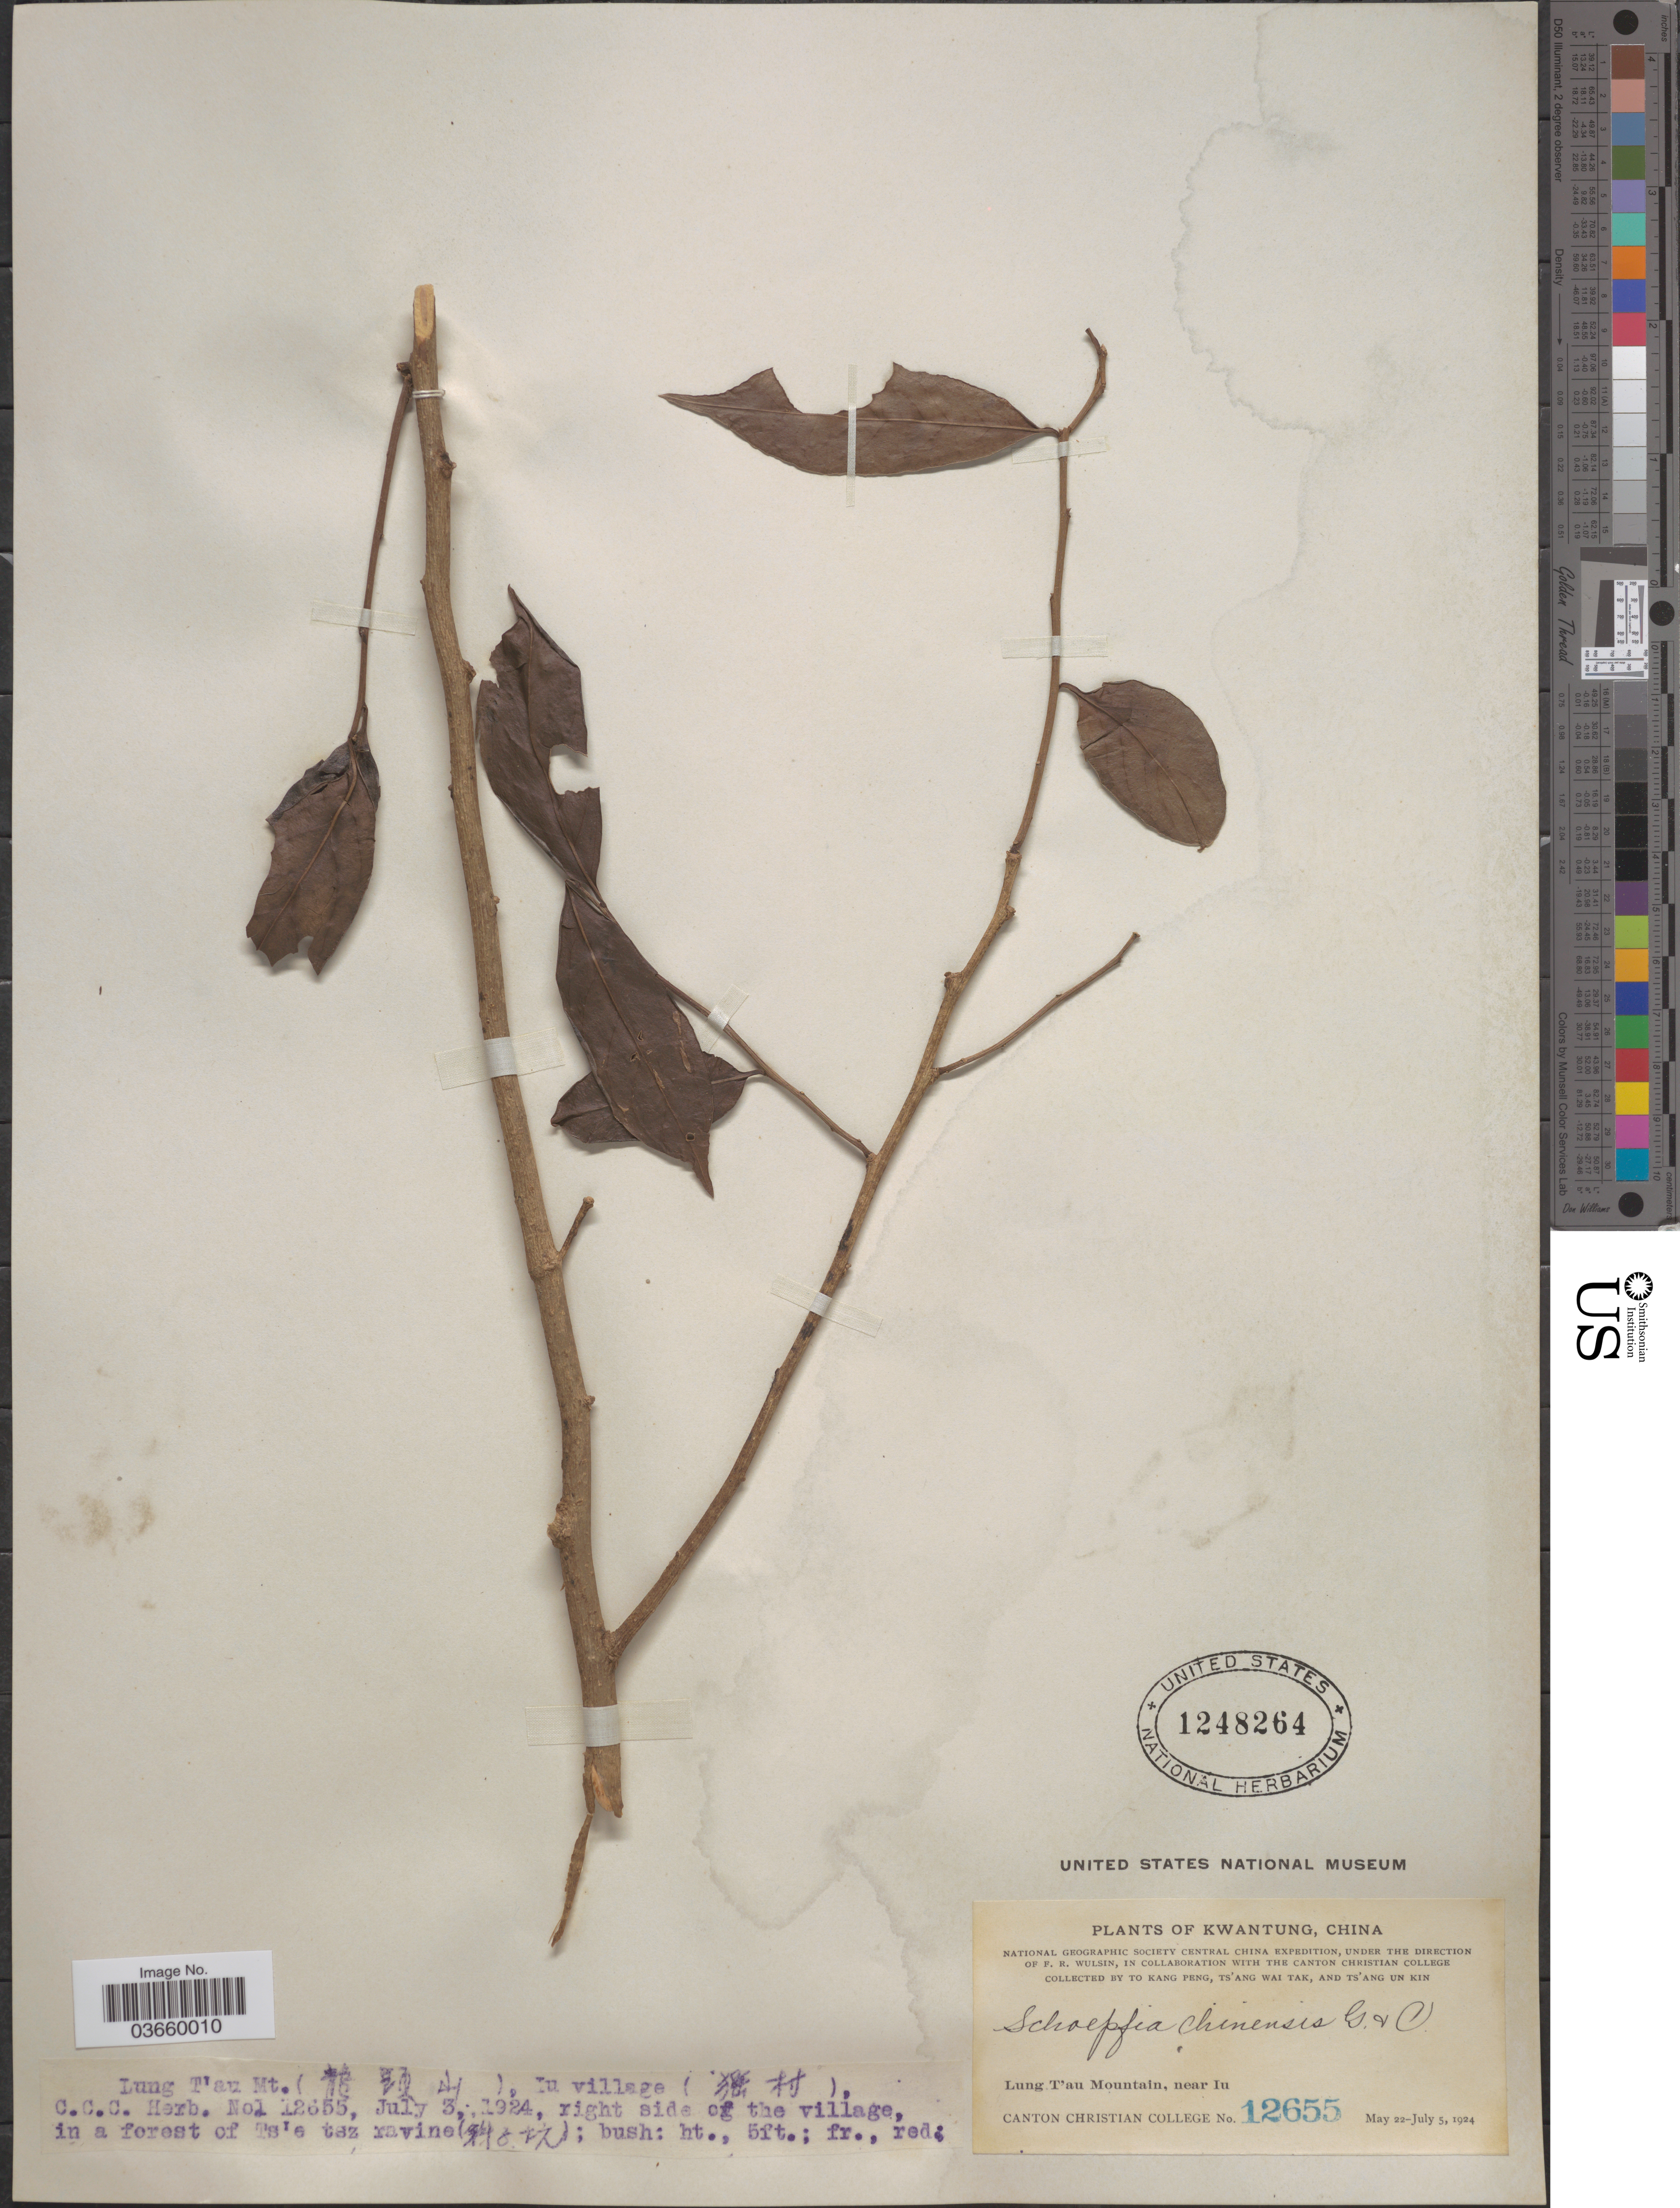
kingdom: Plantae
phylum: Tracheophyta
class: Magnoliopsida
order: Santalales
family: Schoepfiaceae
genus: Schoepfia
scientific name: Schoepfia chinensis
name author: Gardner & Champ.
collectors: Canton Christian College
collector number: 12655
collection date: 1924-07-03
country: China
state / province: Guangdong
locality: Kwantung. Lung T'au Mt. (X), Iu Village (X).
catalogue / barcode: US 1248264